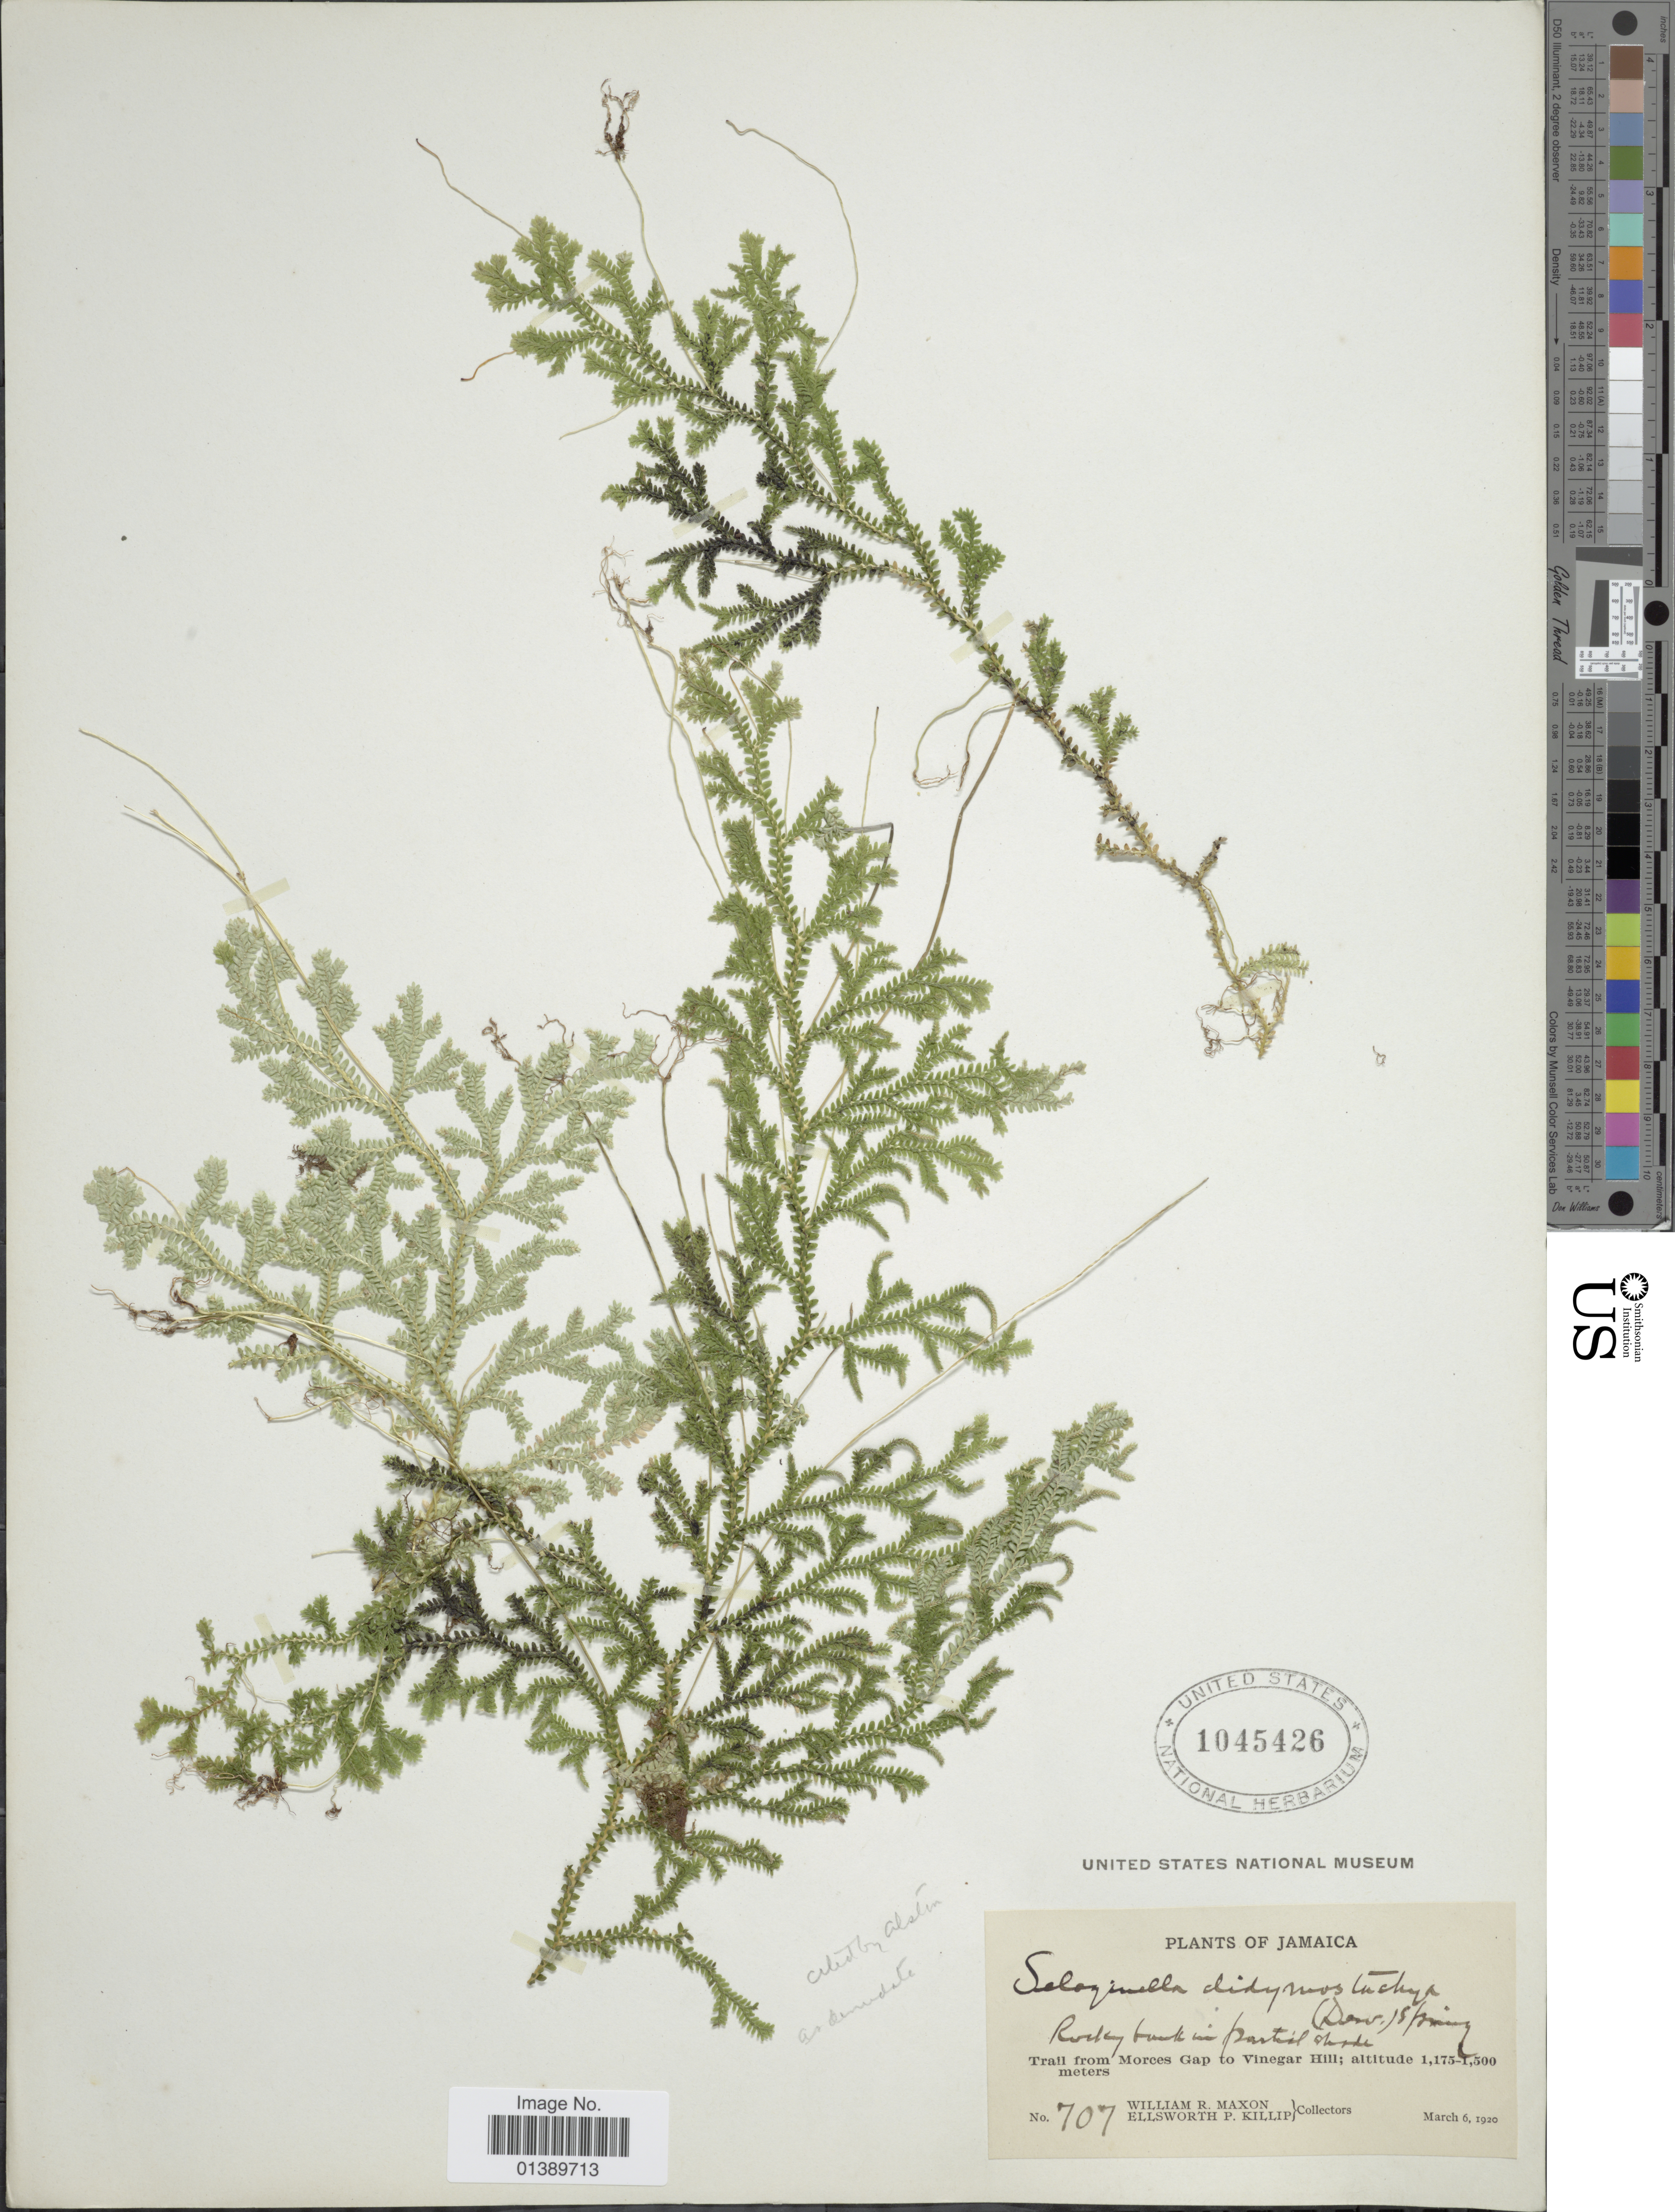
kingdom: Plantae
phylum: Tracheophyta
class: Lycopodiopsida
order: Selaginellales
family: Selaginellaceae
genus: Selaginella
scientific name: Selaginella denudata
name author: (Willd.) Spring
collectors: W. R. Maxon & E. P. Killip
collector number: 707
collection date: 1920-03-06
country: Jamaica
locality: Trail from Morces Gap to Vinegar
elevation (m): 1175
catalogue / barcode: US 1045426